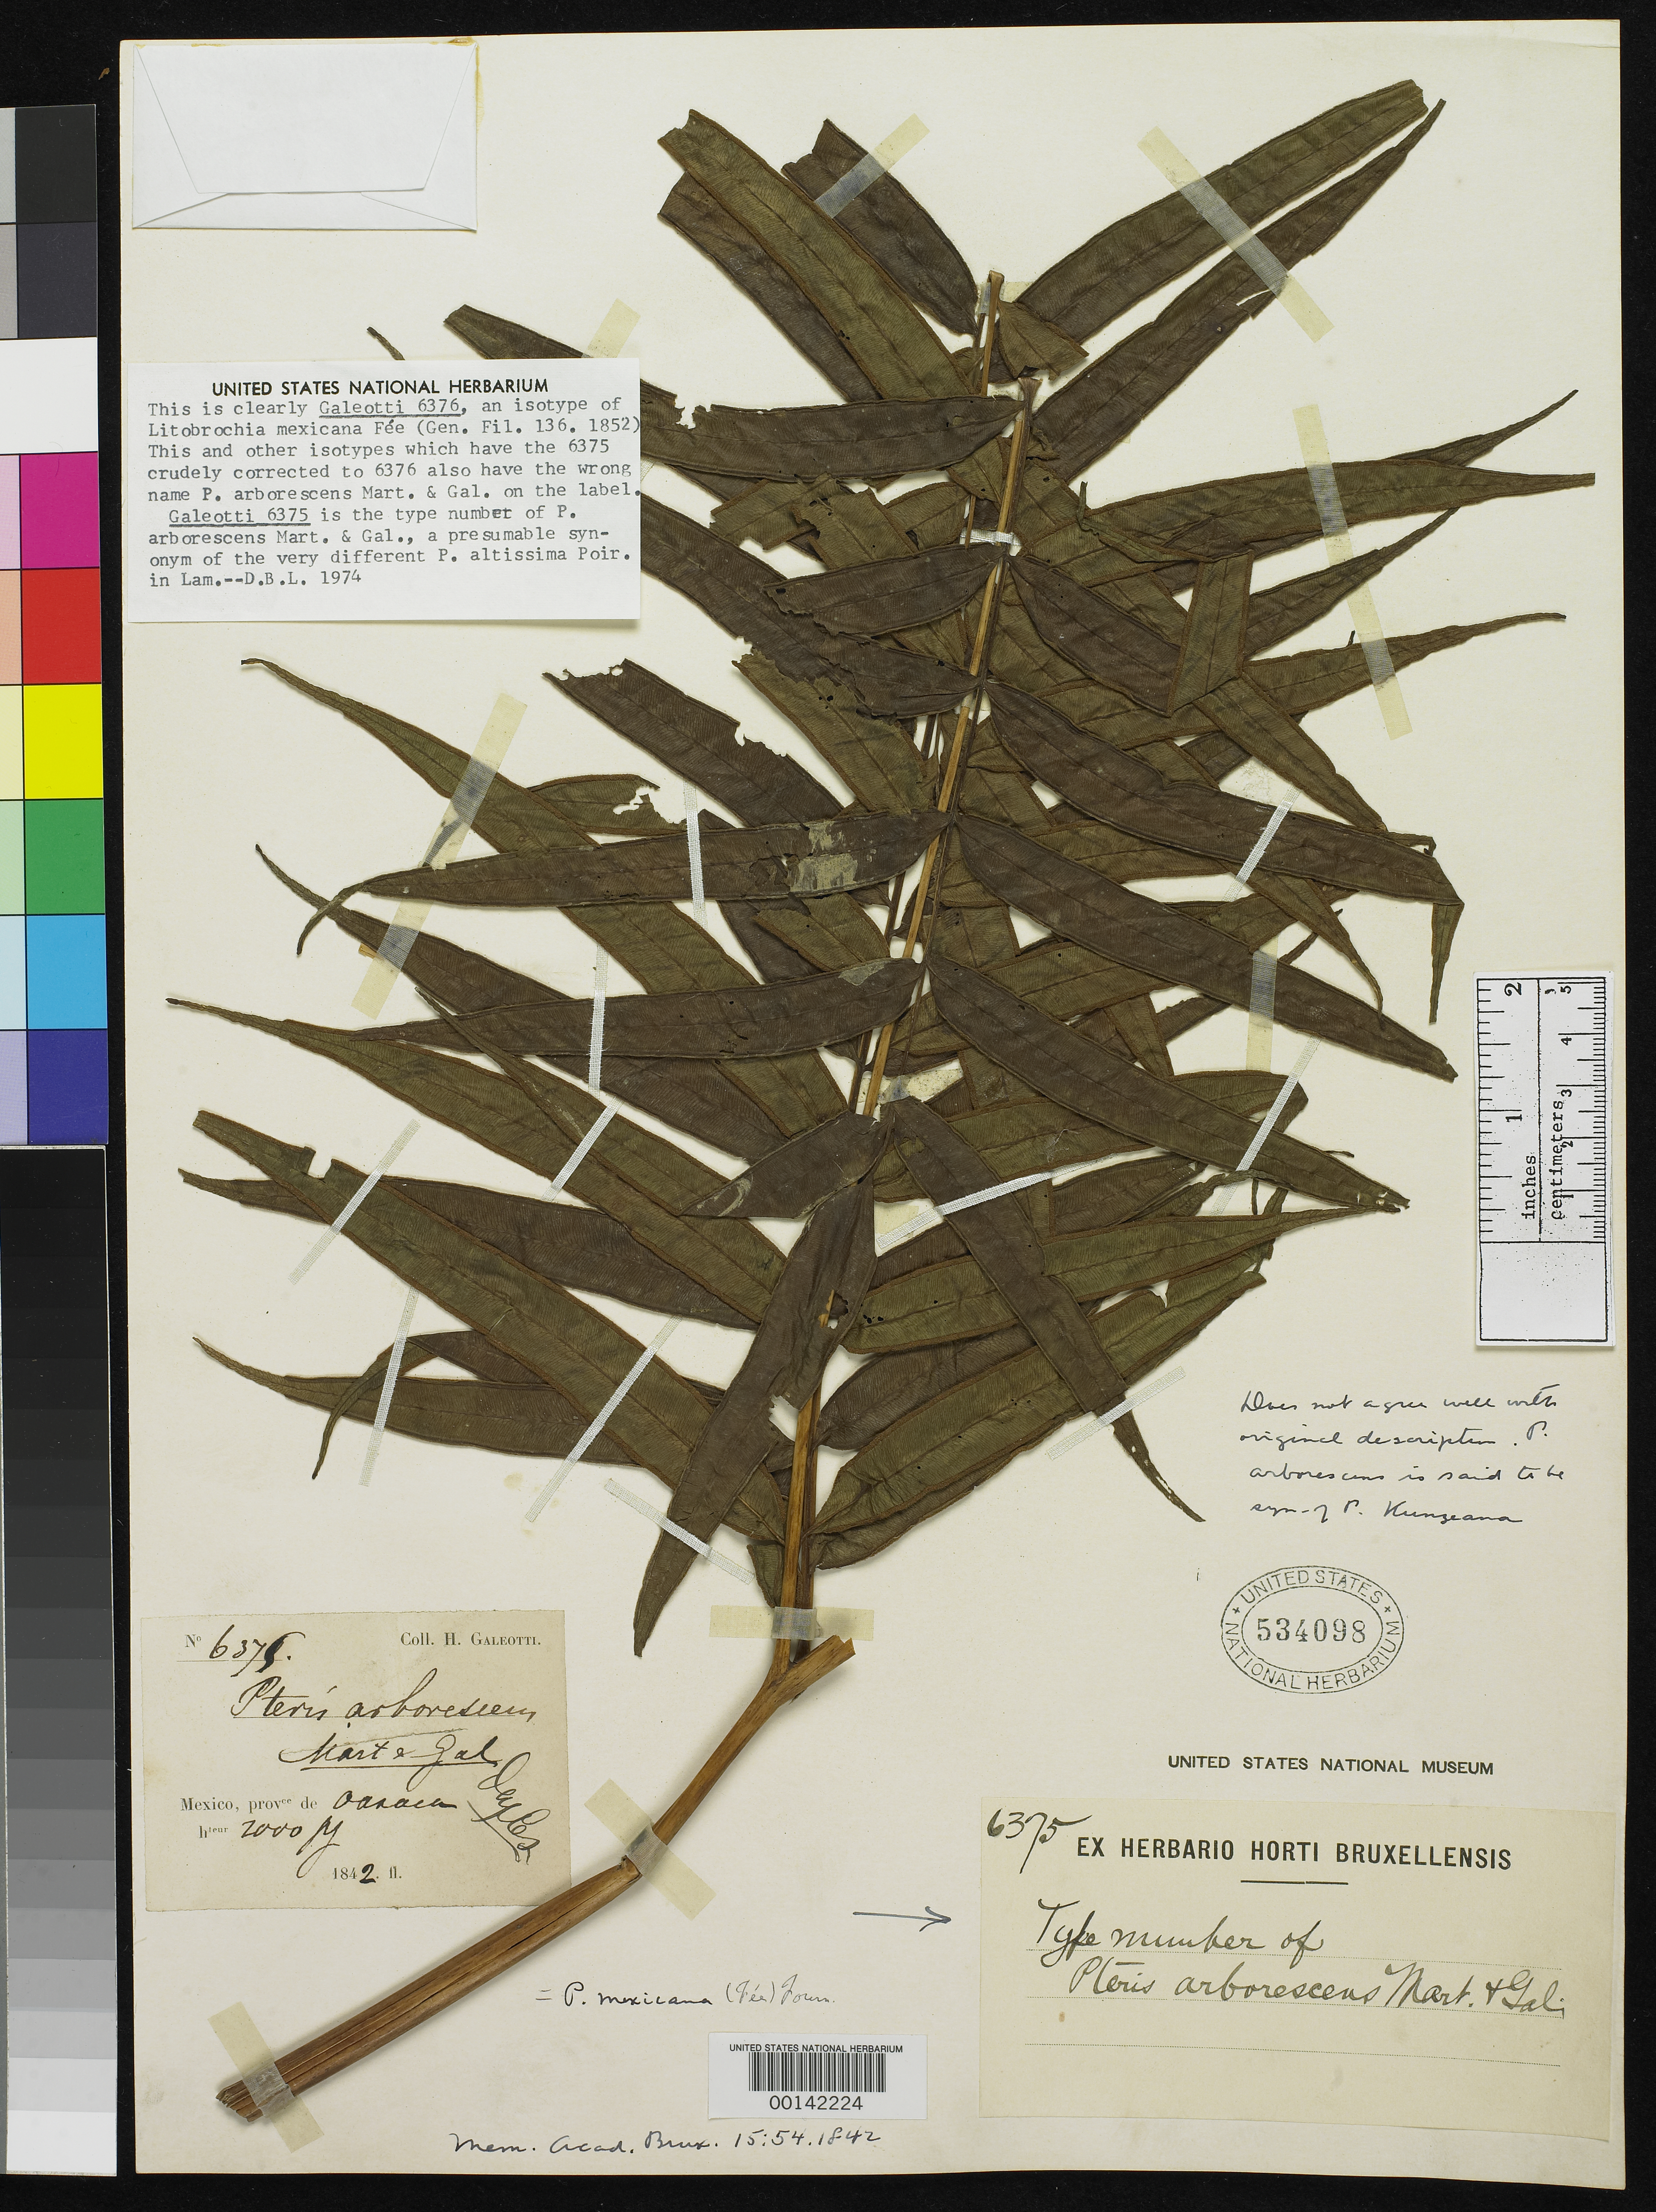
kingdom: Plantae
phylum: Tracheophyta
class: Polypodiopsida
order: Polypodiales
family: Pteridaceae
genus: Pteris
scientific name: Pteris arborescens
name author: M. Martens & Galeotti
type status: Type Collection; Possible Type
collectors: H. G. Galeotti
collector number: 6375 [6376?]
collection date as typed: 1842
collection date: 1842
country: Mexico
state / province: Oaxaca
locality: Prov. de Oaxaca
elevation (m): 610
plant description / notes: Specimen is originally labeled as Pteris arborescens Mart. & Galeotti. Type of that name is Galeotti 6375. Number on original label of this specimen is unclear, 6375 or 6376, one apparently written over the other. Galeotti 6376 is the type of Litobrochia mexicana Fee (=Pteris mexicana). According to Tropicos (June 2017), both name are now considered synonyms of Pteris pulchra. As annotated by Maxon (unsigned script), "Does not agree well with original description. P. arborescens is said to be syn. of P. kunzeana." [Original note in this record, unattributed but presumably by D. Lellinger: "Several isotypes and even a supposed holotype (Morton photo 5113) were labeled 6375 and then corrected crudely with a 6 written over the 5. All are bipinnate P. mexicana (Fee) Fourn."]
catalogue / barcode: US 534098